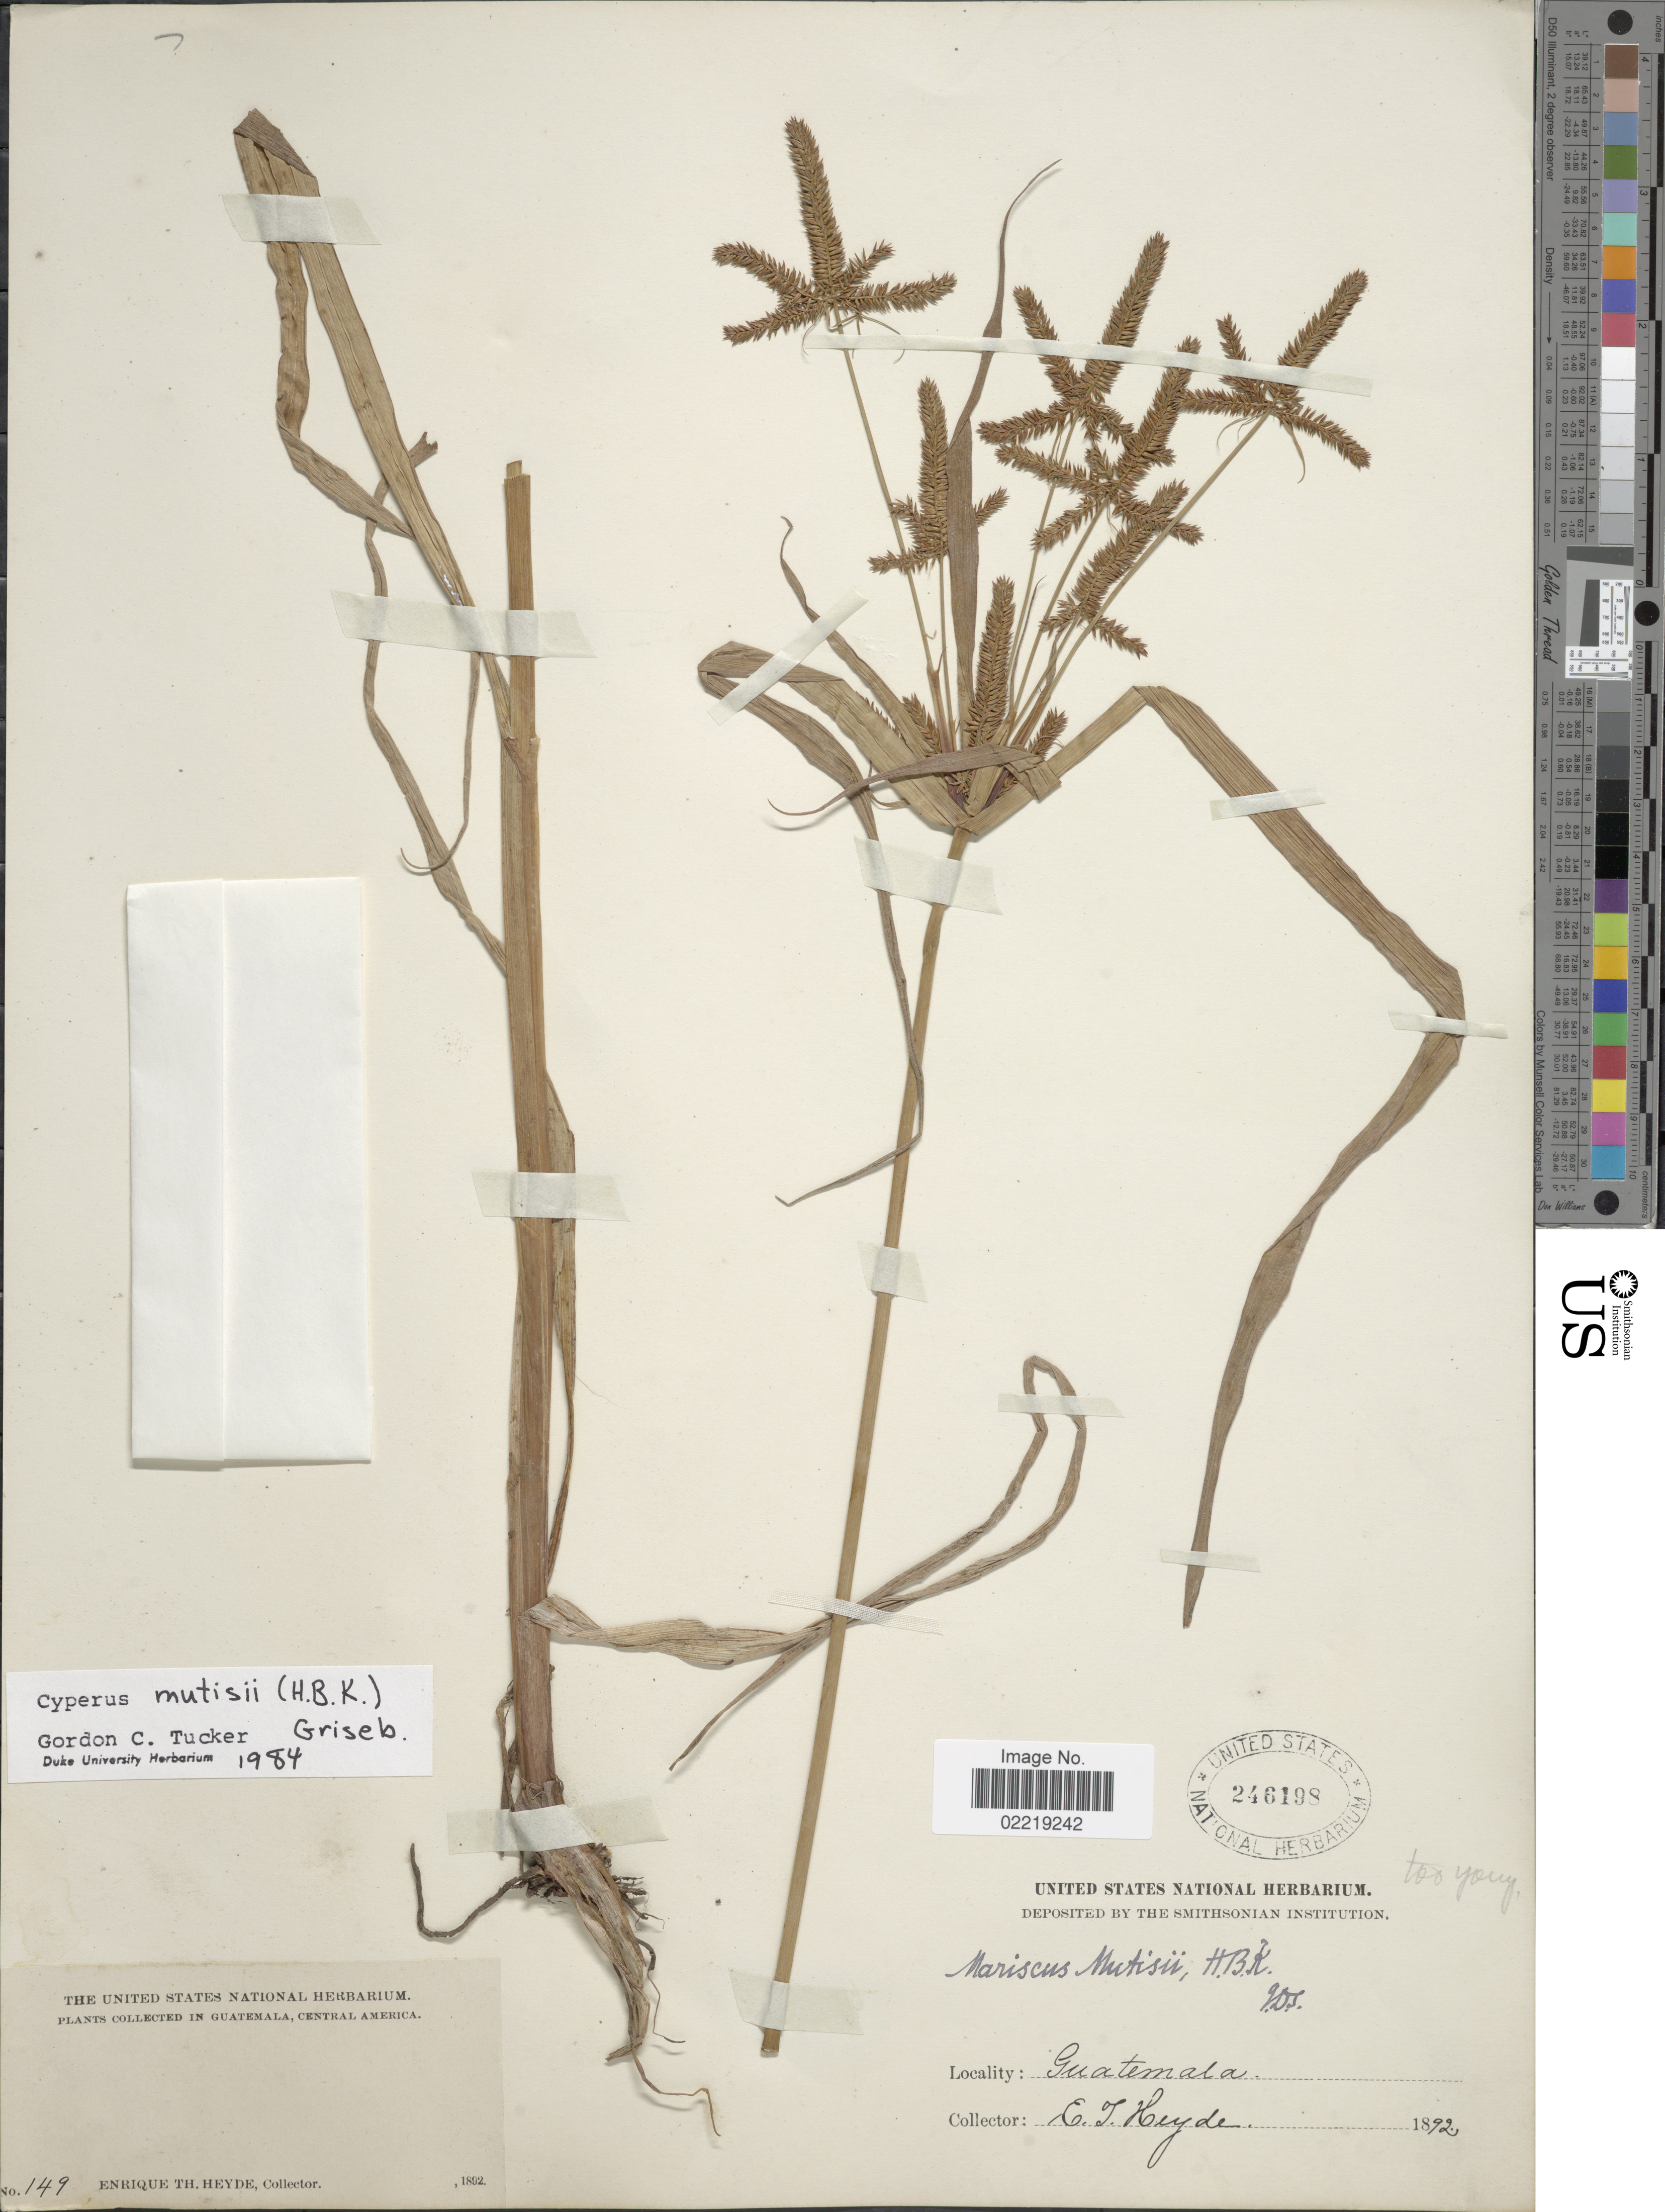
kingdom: Plantae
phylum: Tracheophyta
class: Liliopsida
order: Poales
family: Cyperaceae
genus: Cyperus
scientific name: Cyperus mutisii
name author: (Kunth) Andersson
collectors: E. T. Heyde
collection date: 1892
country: Guatemala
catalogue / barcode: US 246198